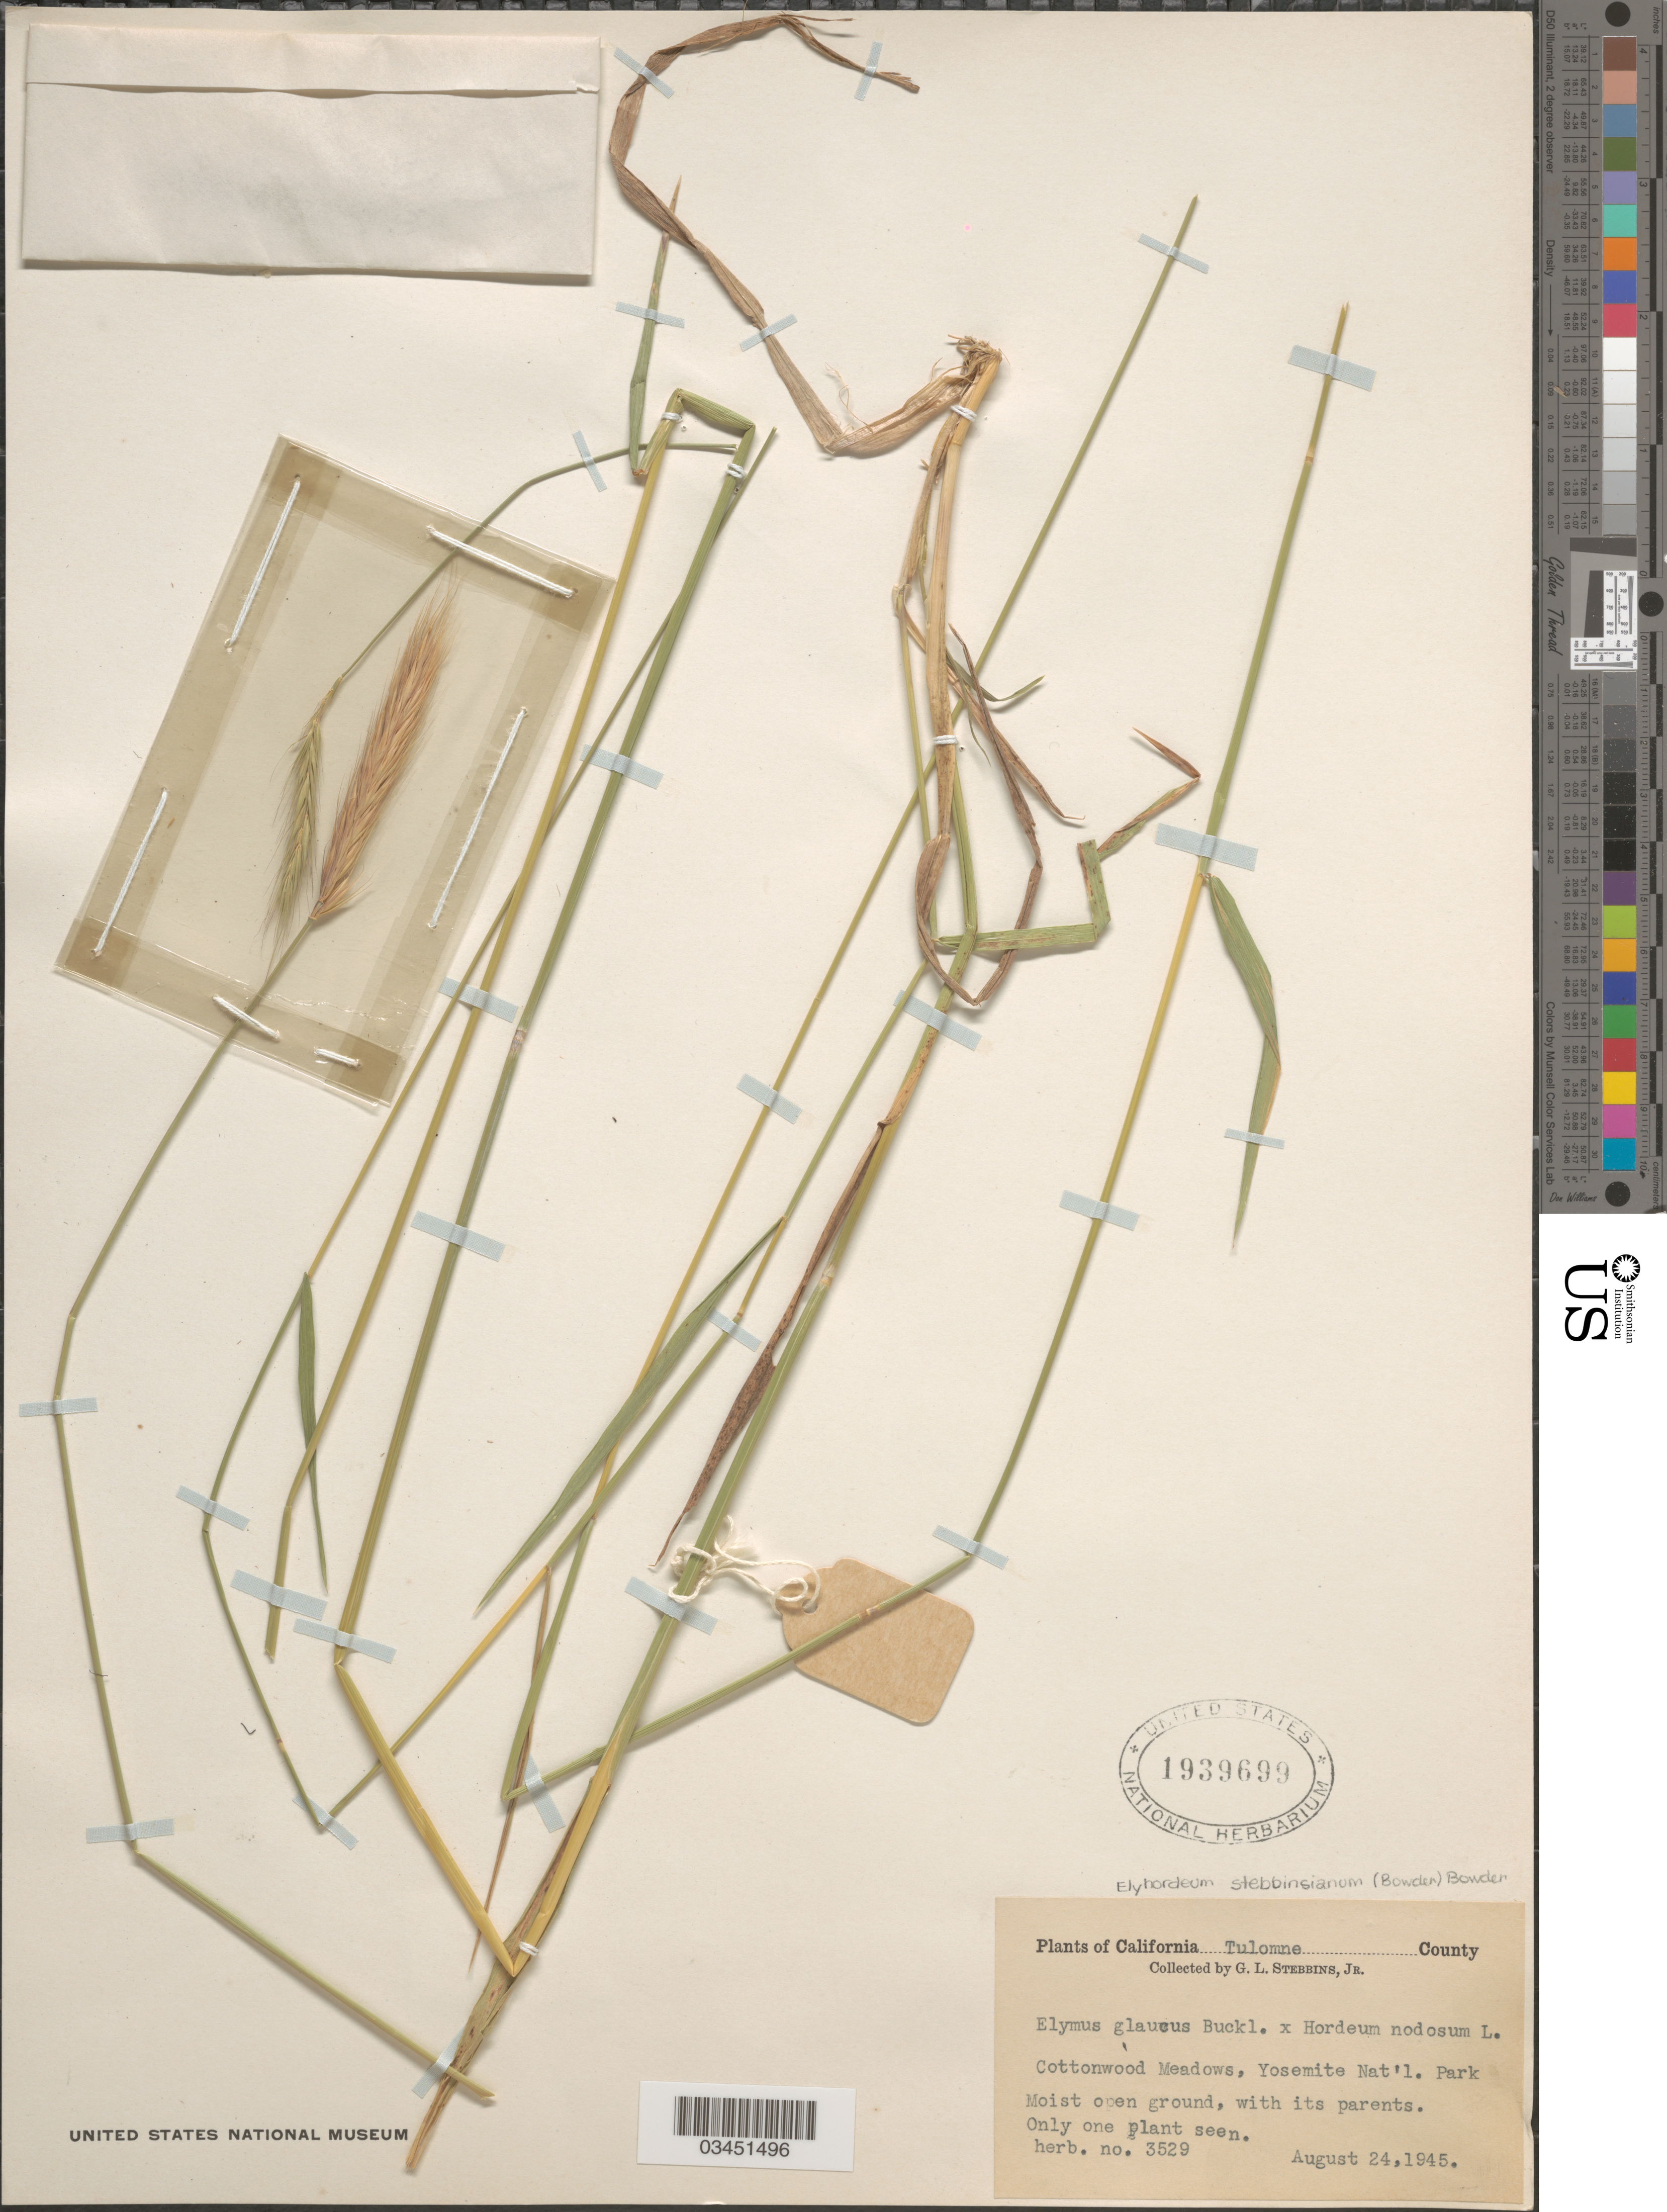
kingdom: Plantae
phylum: Tracheophyta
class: Liliopsida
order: Poales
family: Poaceae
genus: Elymordeum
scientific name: x Elymordeum sp.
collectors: G. L. Stebbins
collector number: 3529?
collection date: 1945-08-24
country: United States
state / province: California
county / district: Tuolumne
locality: Tulomne County. Cottonwood Meadows,Yosemite Nat'l. Park.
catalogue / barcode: US 1939699